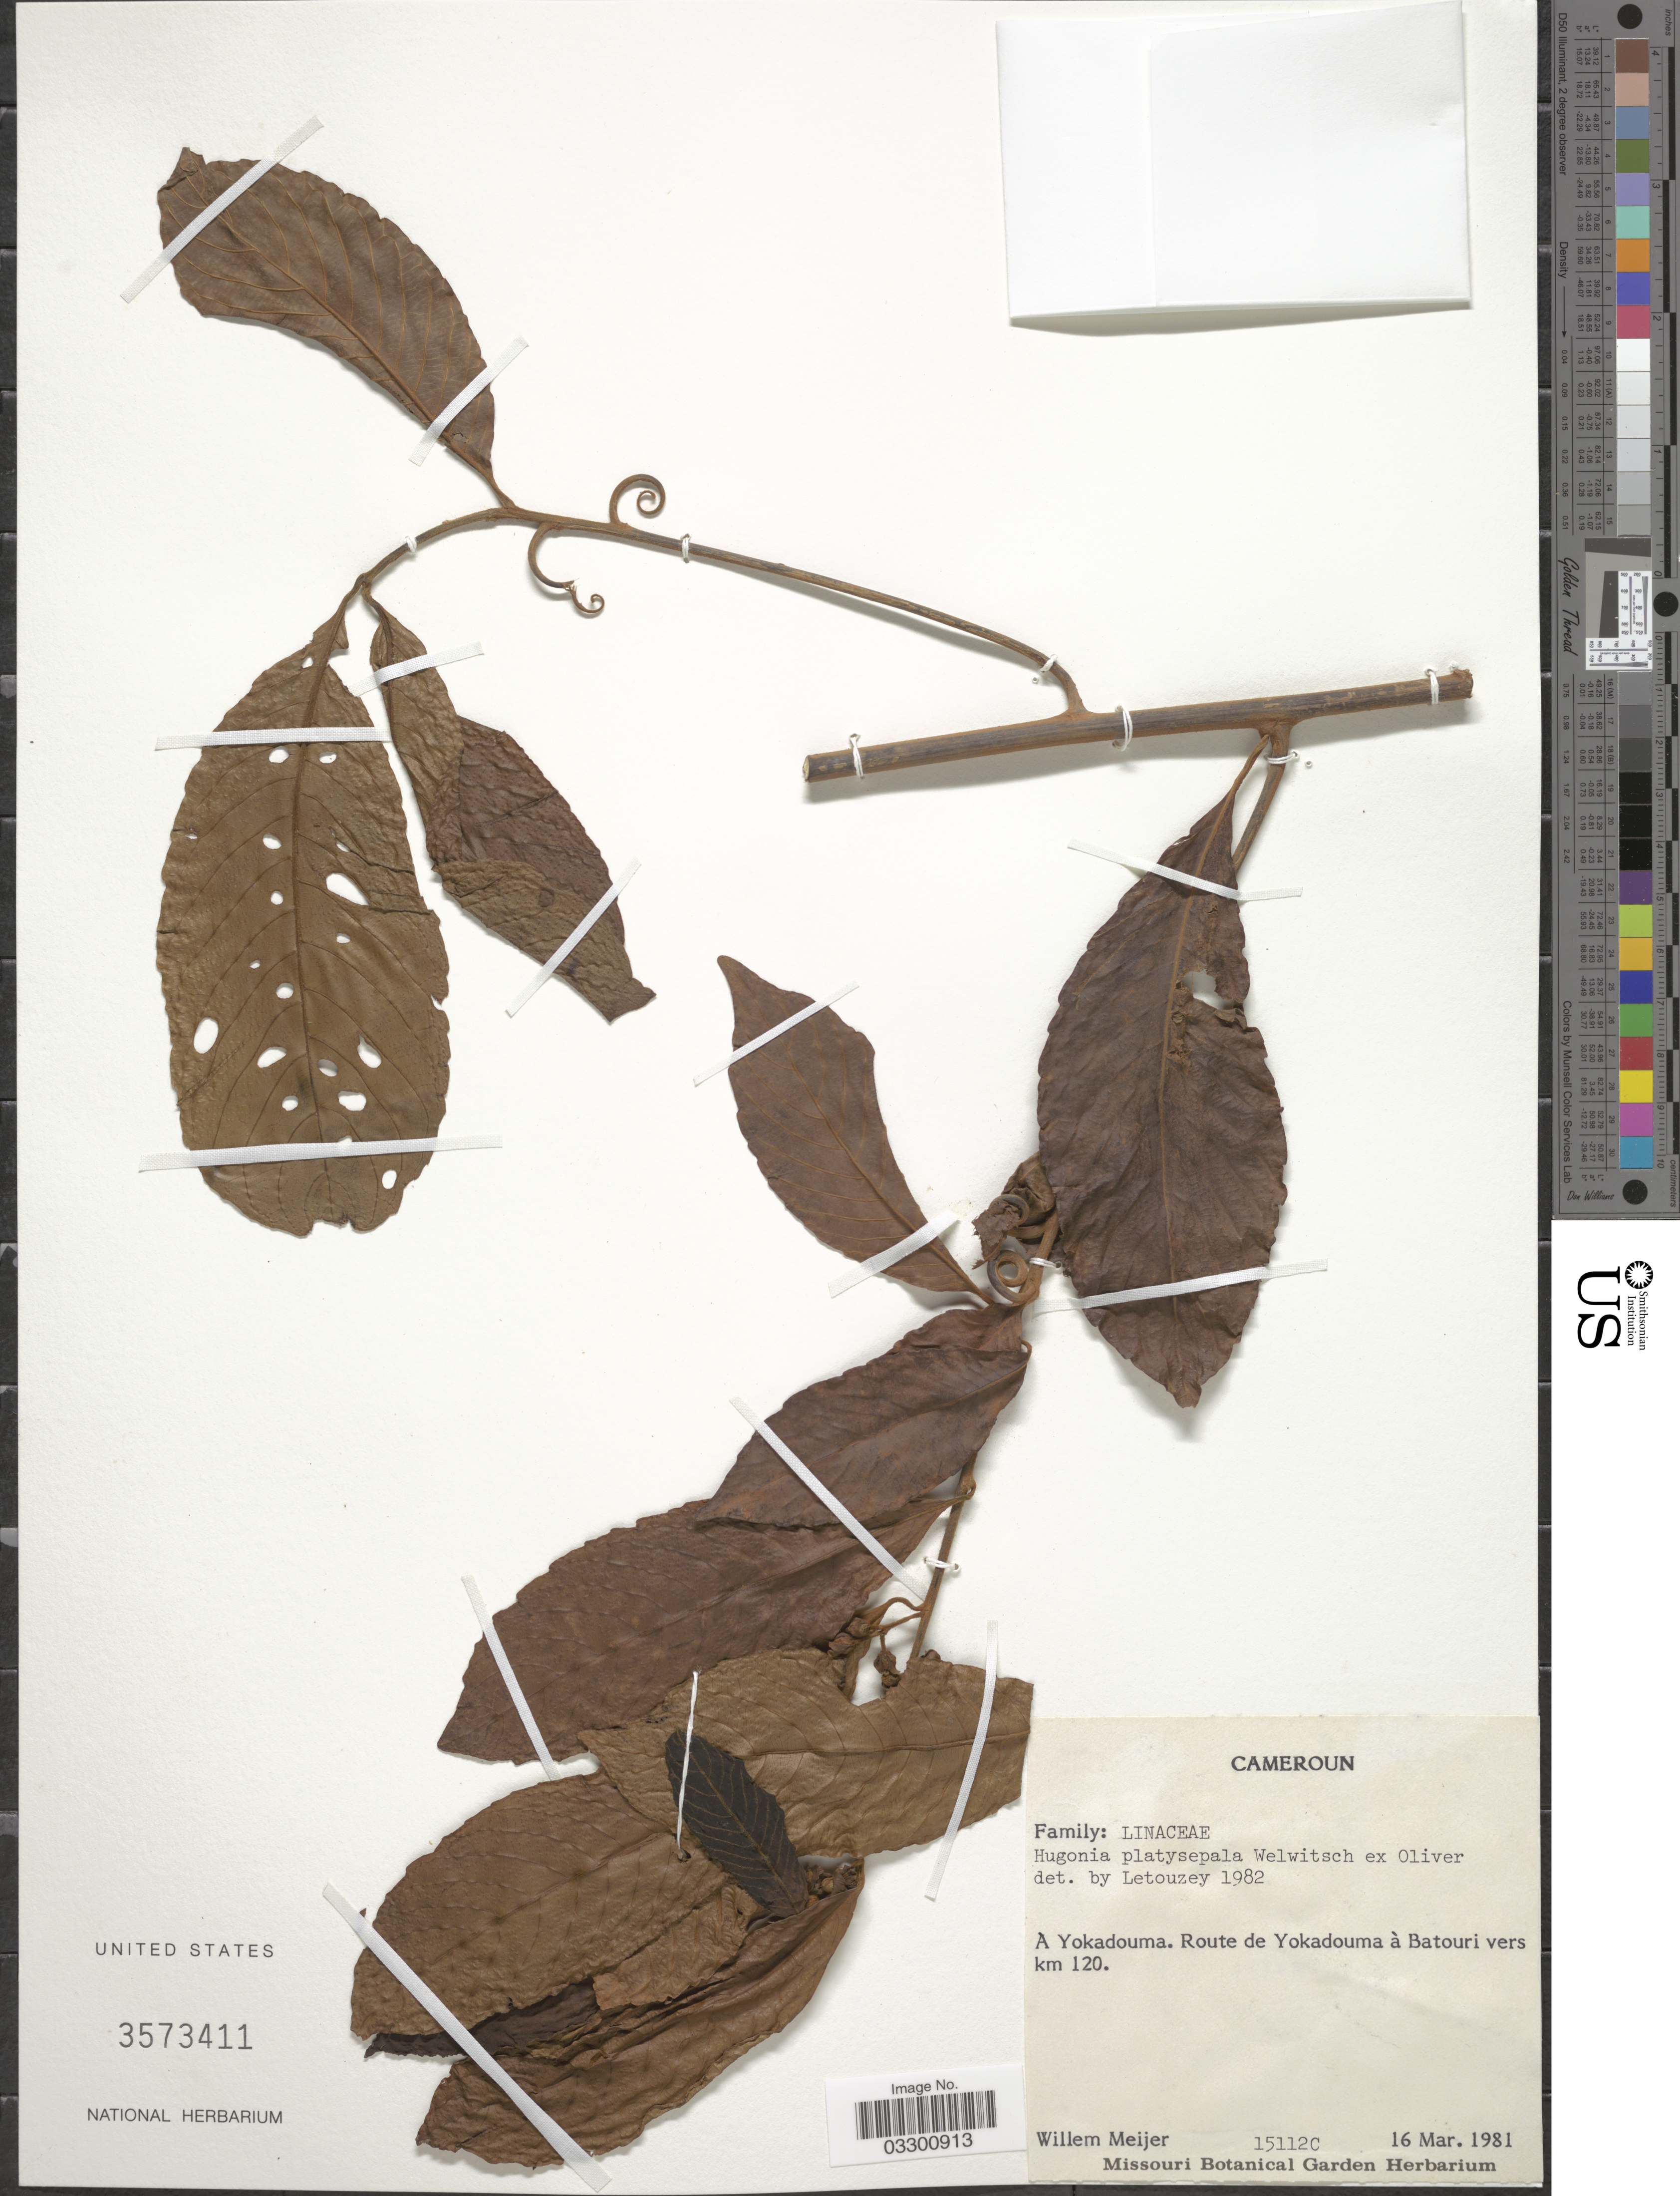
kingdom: Plantae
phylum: Tracheophyta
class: Magnoliopsida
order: Malpighiales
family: Linaceae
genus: Hugonia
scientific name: Hugonia platysepala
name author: Welw. ex Oliv.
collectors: W. Meijer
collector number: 15112C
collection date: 1981-03-16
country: Cameroon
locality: À Yokadouma. Route de Yokadouma à Batouri vers km 120.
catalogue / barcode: US 3573411